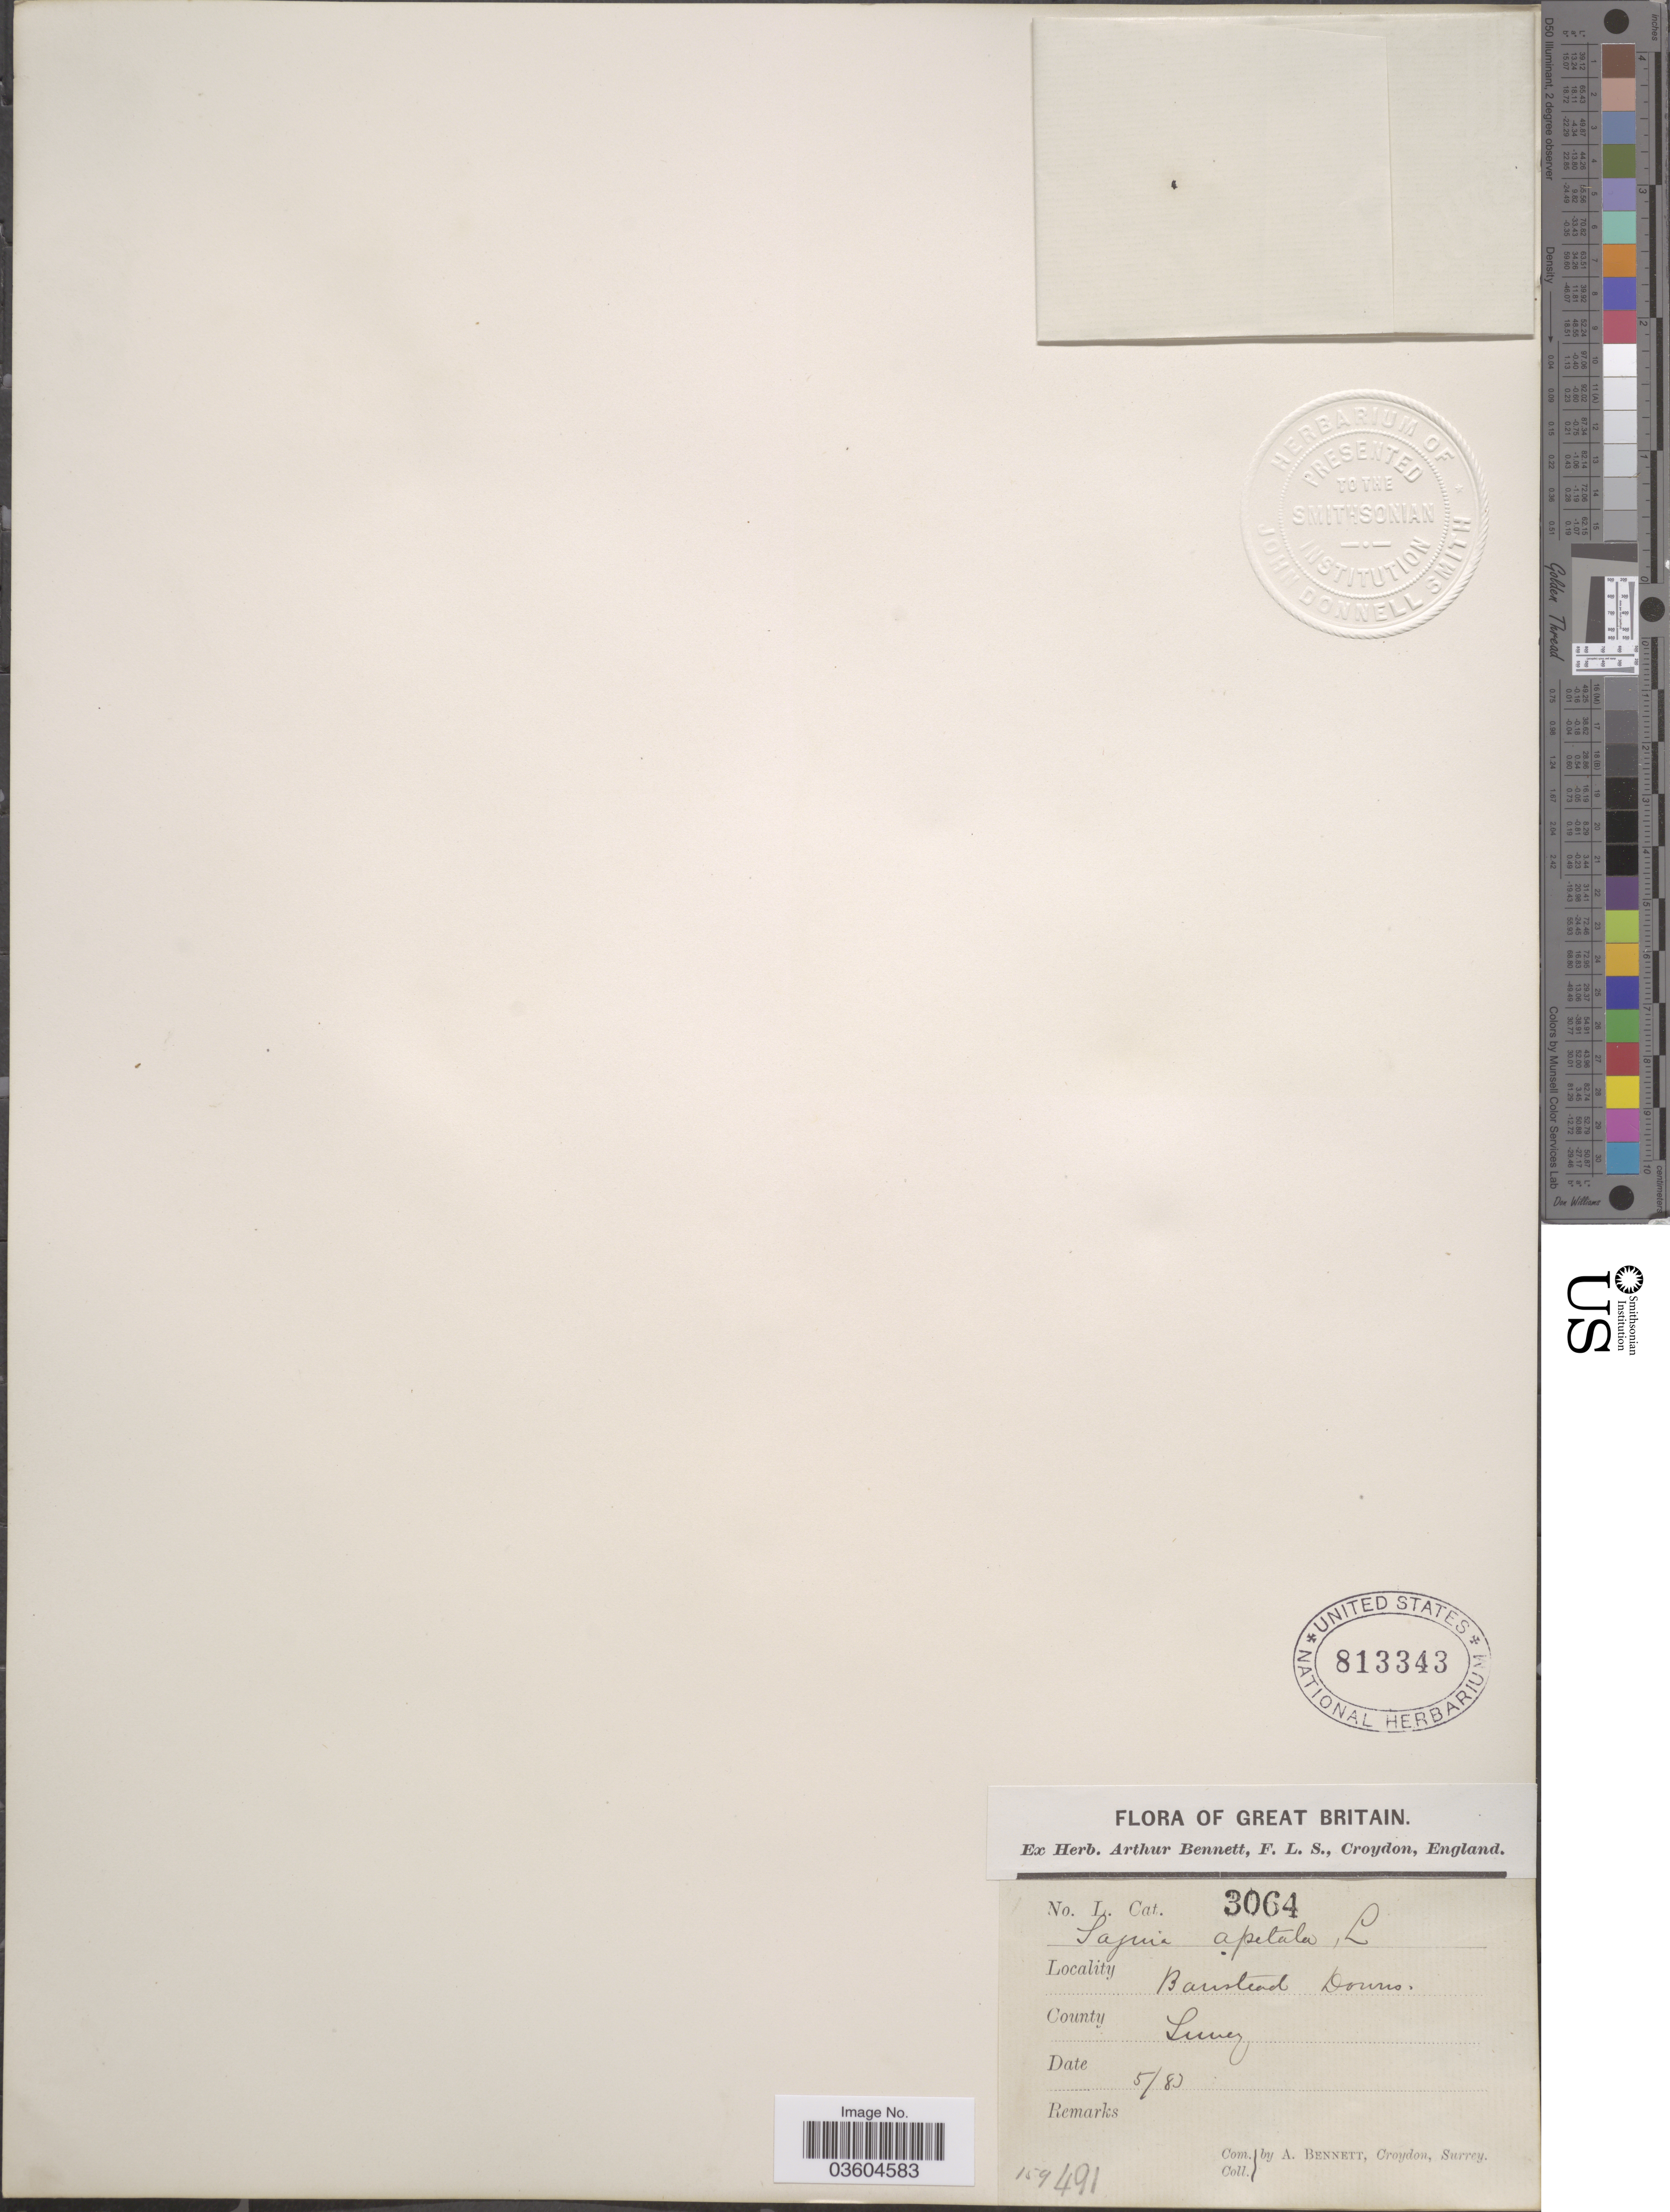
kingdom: Plantae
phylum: Tracheophyta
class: Magnoliopsida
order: Caryophyllales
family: Caryophyllaceae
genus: Sagina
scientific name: Sagina apetala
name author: Ard.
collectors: A. Bennett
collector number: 159/491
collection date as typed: Transcribed d/m/y: /5/83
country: United Kingdom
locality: Great Britain. Banstead Downs. County Surrey.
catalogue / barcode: US 813343